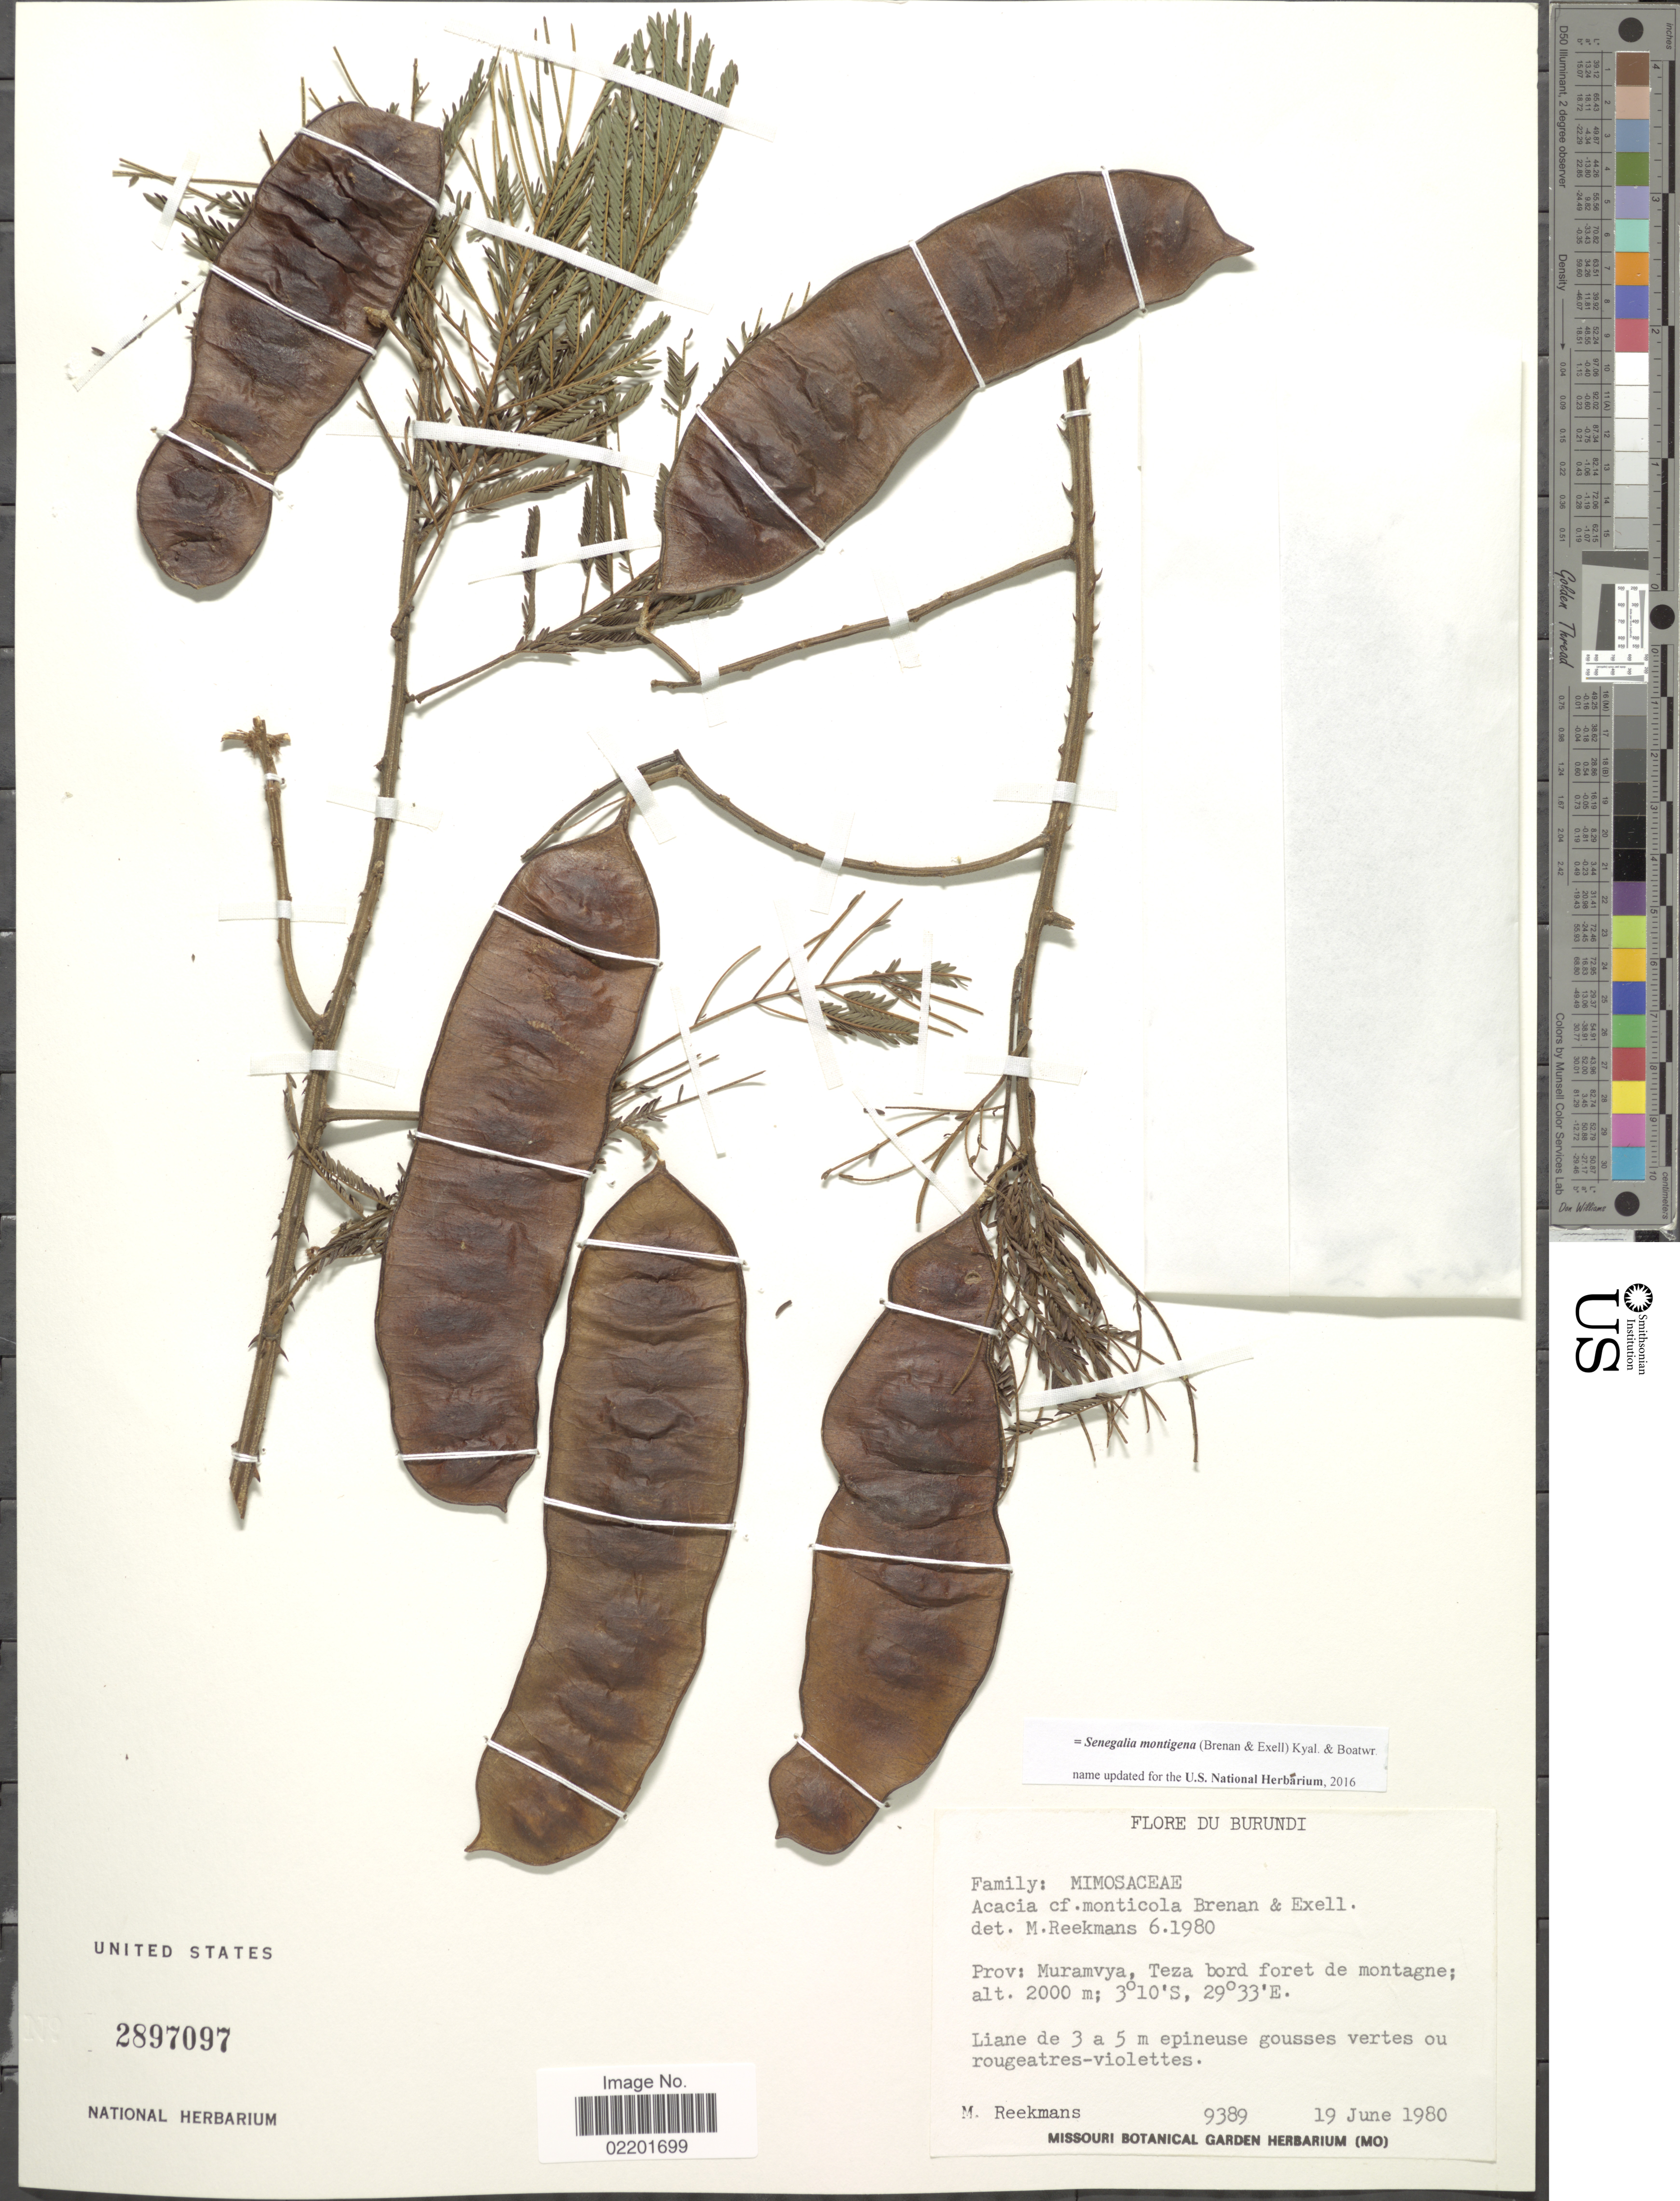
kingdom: Plantae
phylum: Tracheophyta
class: Magnoliopsida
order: Fabales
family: Fabaceae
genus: Senegalia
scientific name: Senegalia montigena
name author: (Brenan & Exell) Kyal. & Boatwr.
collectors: M. Reekmans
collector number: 9389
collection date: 1980-06-19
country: Burundi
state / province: Muramvya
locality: Teza bord foret de montagne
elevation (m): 2000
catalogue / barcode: US 2897097